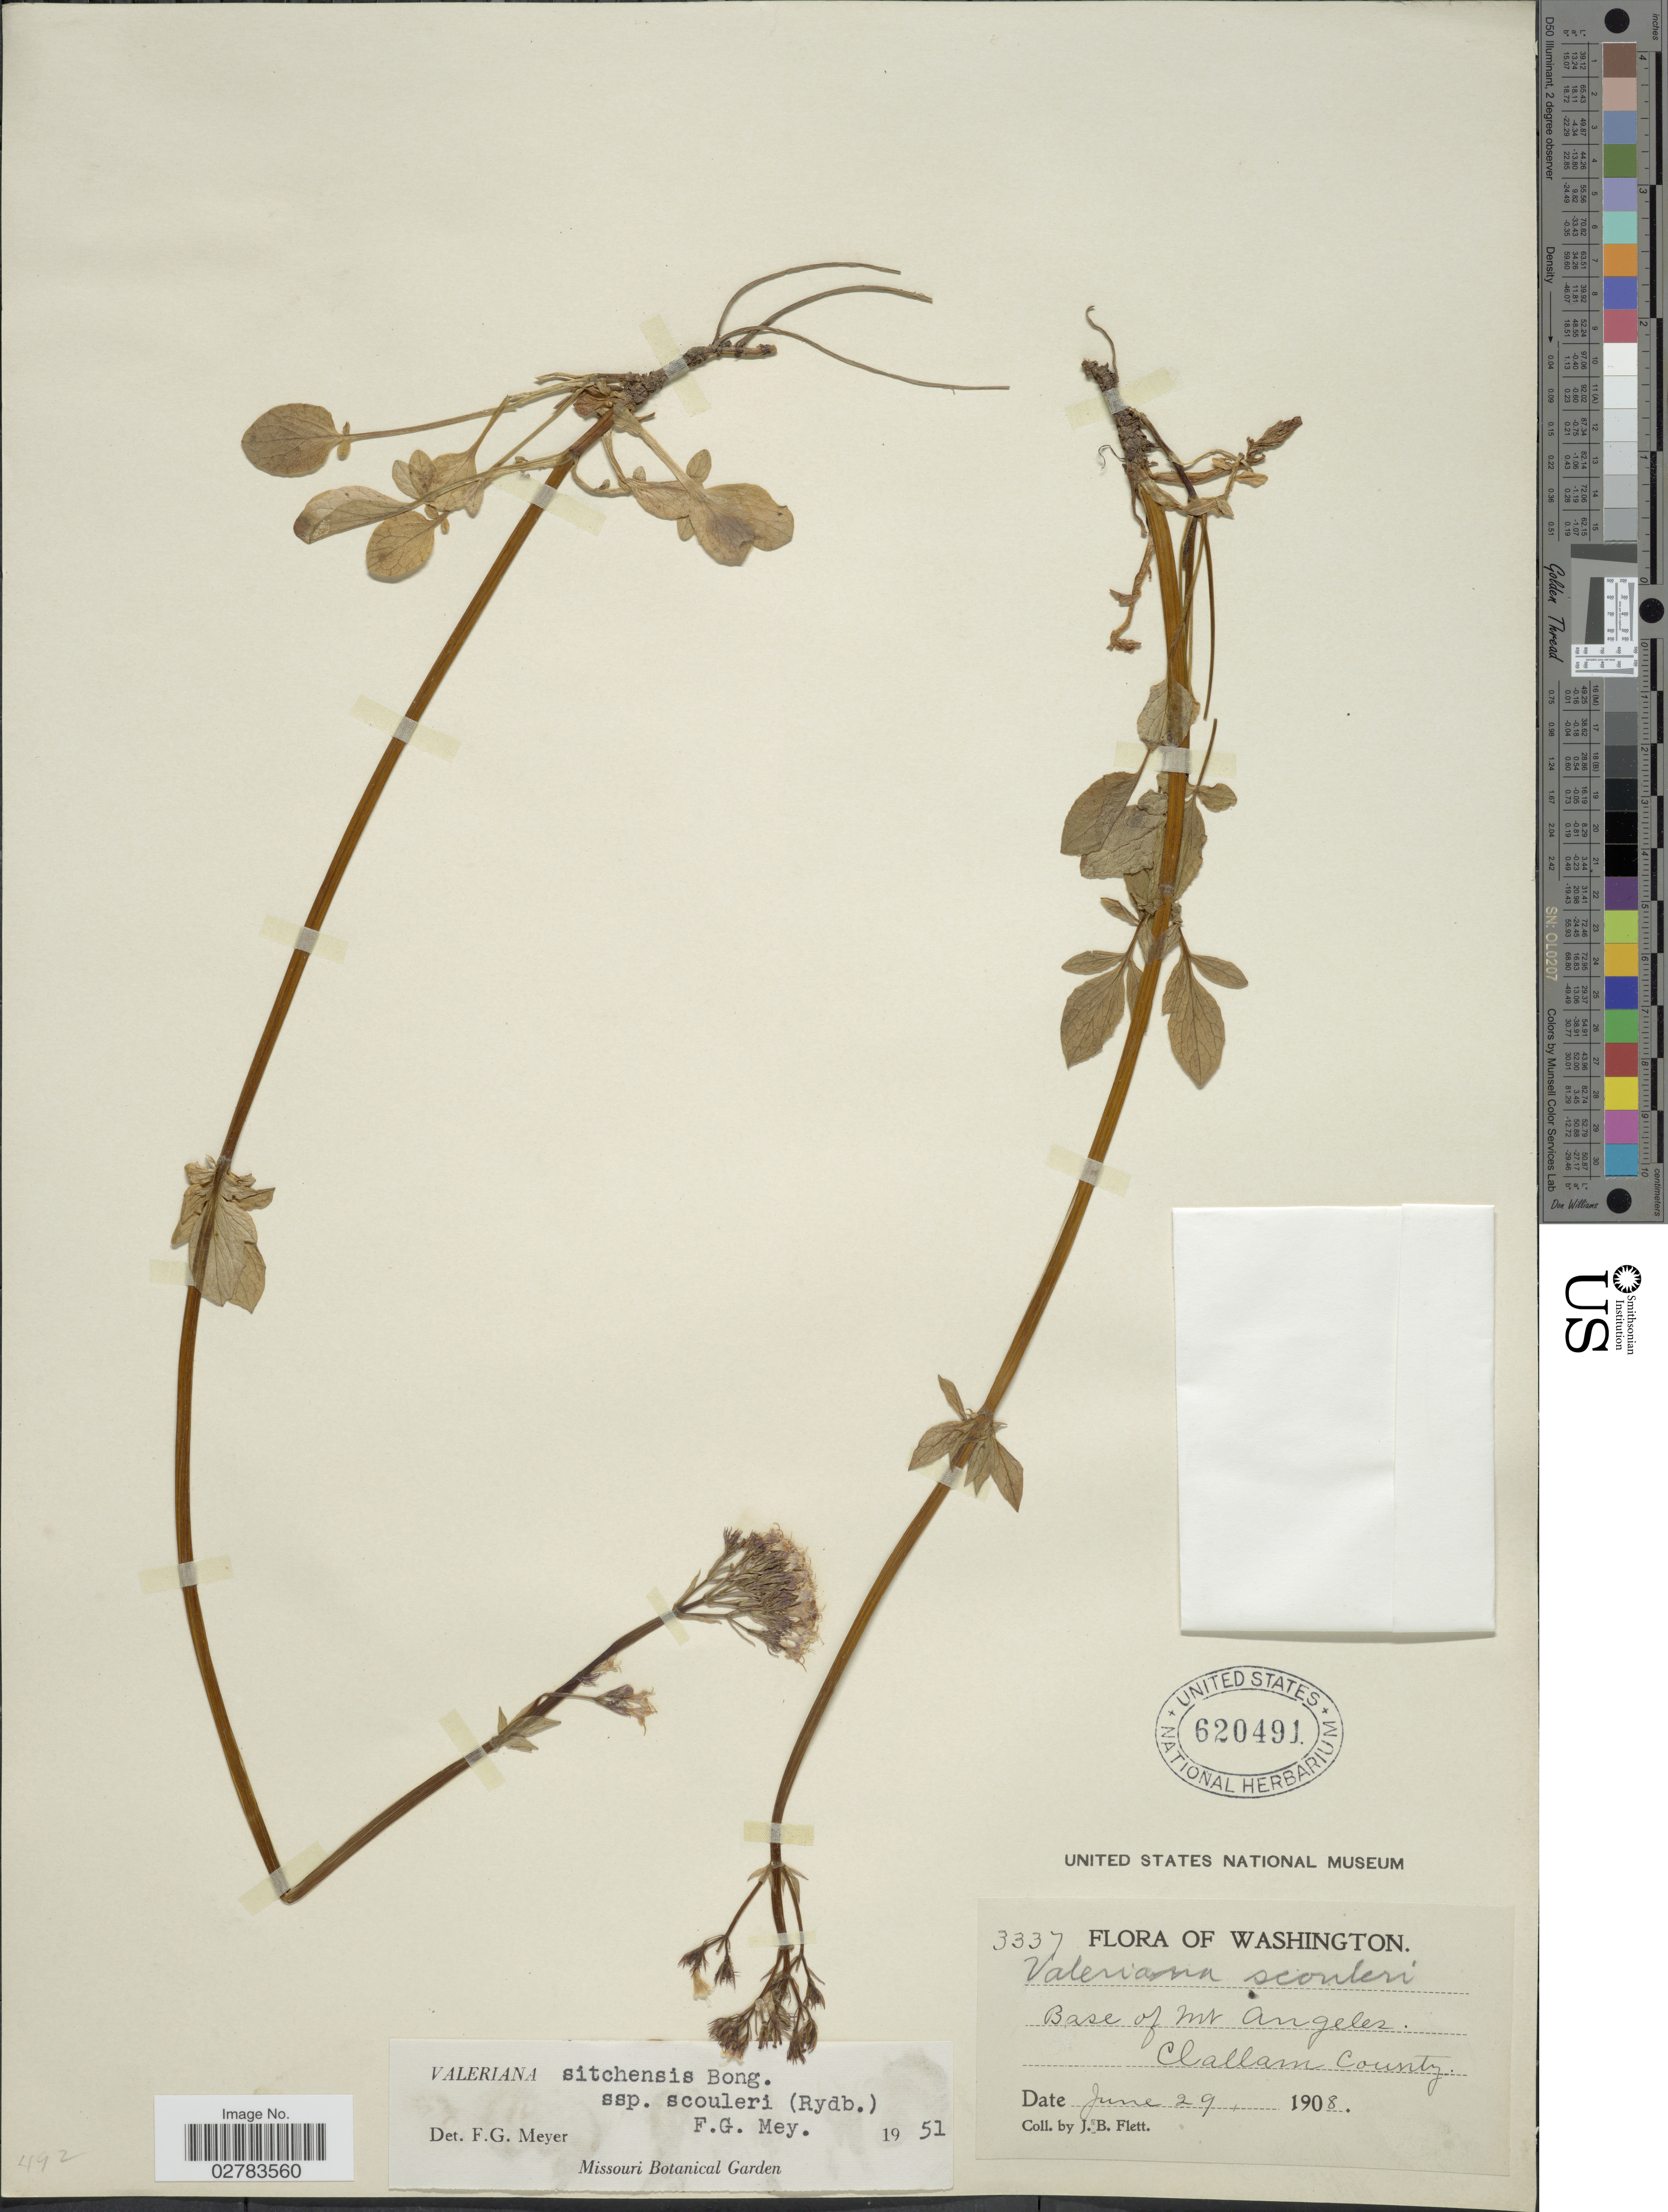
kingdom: Plantae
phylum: Tracheophyta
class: Magnoliopsida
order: Dipsacales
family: Caprifoliaceae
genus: Valeriana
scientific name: Valeriana sitchensis subsp. scouleri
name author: (Rydb.) F.G. Mey.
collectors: J. Flett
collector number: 3337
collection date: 1908-06-29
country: United States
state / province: Washington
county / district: Clallam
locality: Base of Mt Angeles, Clallam County.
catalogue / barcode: US 620491